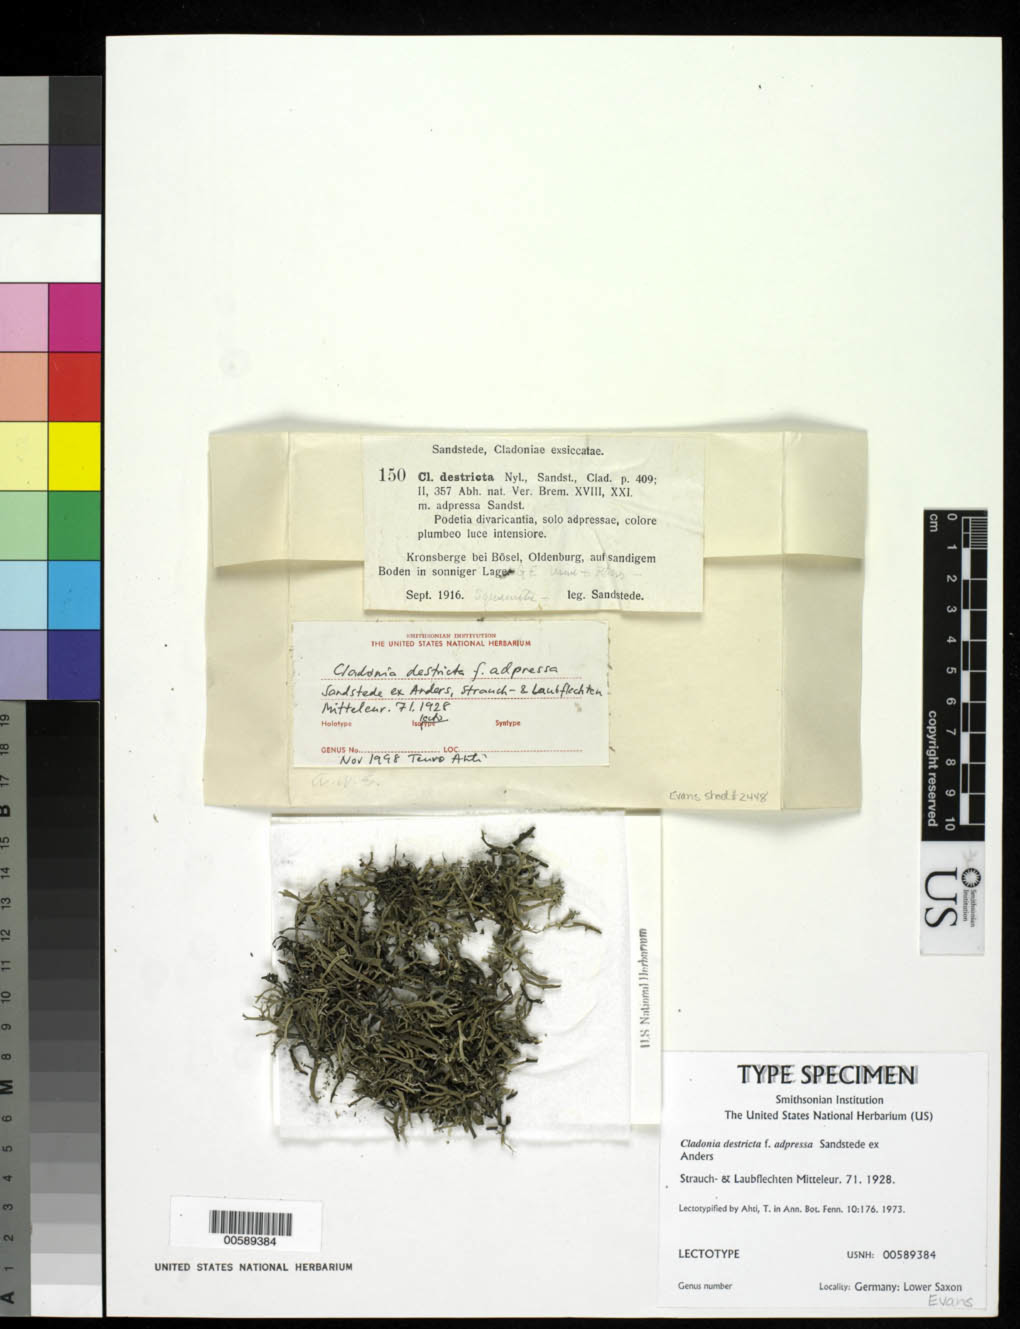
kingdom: Fungi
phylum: Ascomycota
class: Lecanoromycetes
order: Lecanorales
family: Cladoniaceae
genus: Cladonia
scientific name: Cladonia destricta f. adpressa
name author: Sandst. ex Anders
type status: Isolectotype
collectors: H. Sandstede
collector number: Sandst., Clad. Exs. 150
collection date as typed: Sep 1916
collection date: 1916-09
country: Germany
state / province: Niedersachsen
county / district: Oldenburg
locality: Kronsberge bei Bosel, auf sandigem Boden in sonniger Lage. [Kronsberge near Bosel, on sandy soil in sunny location.]